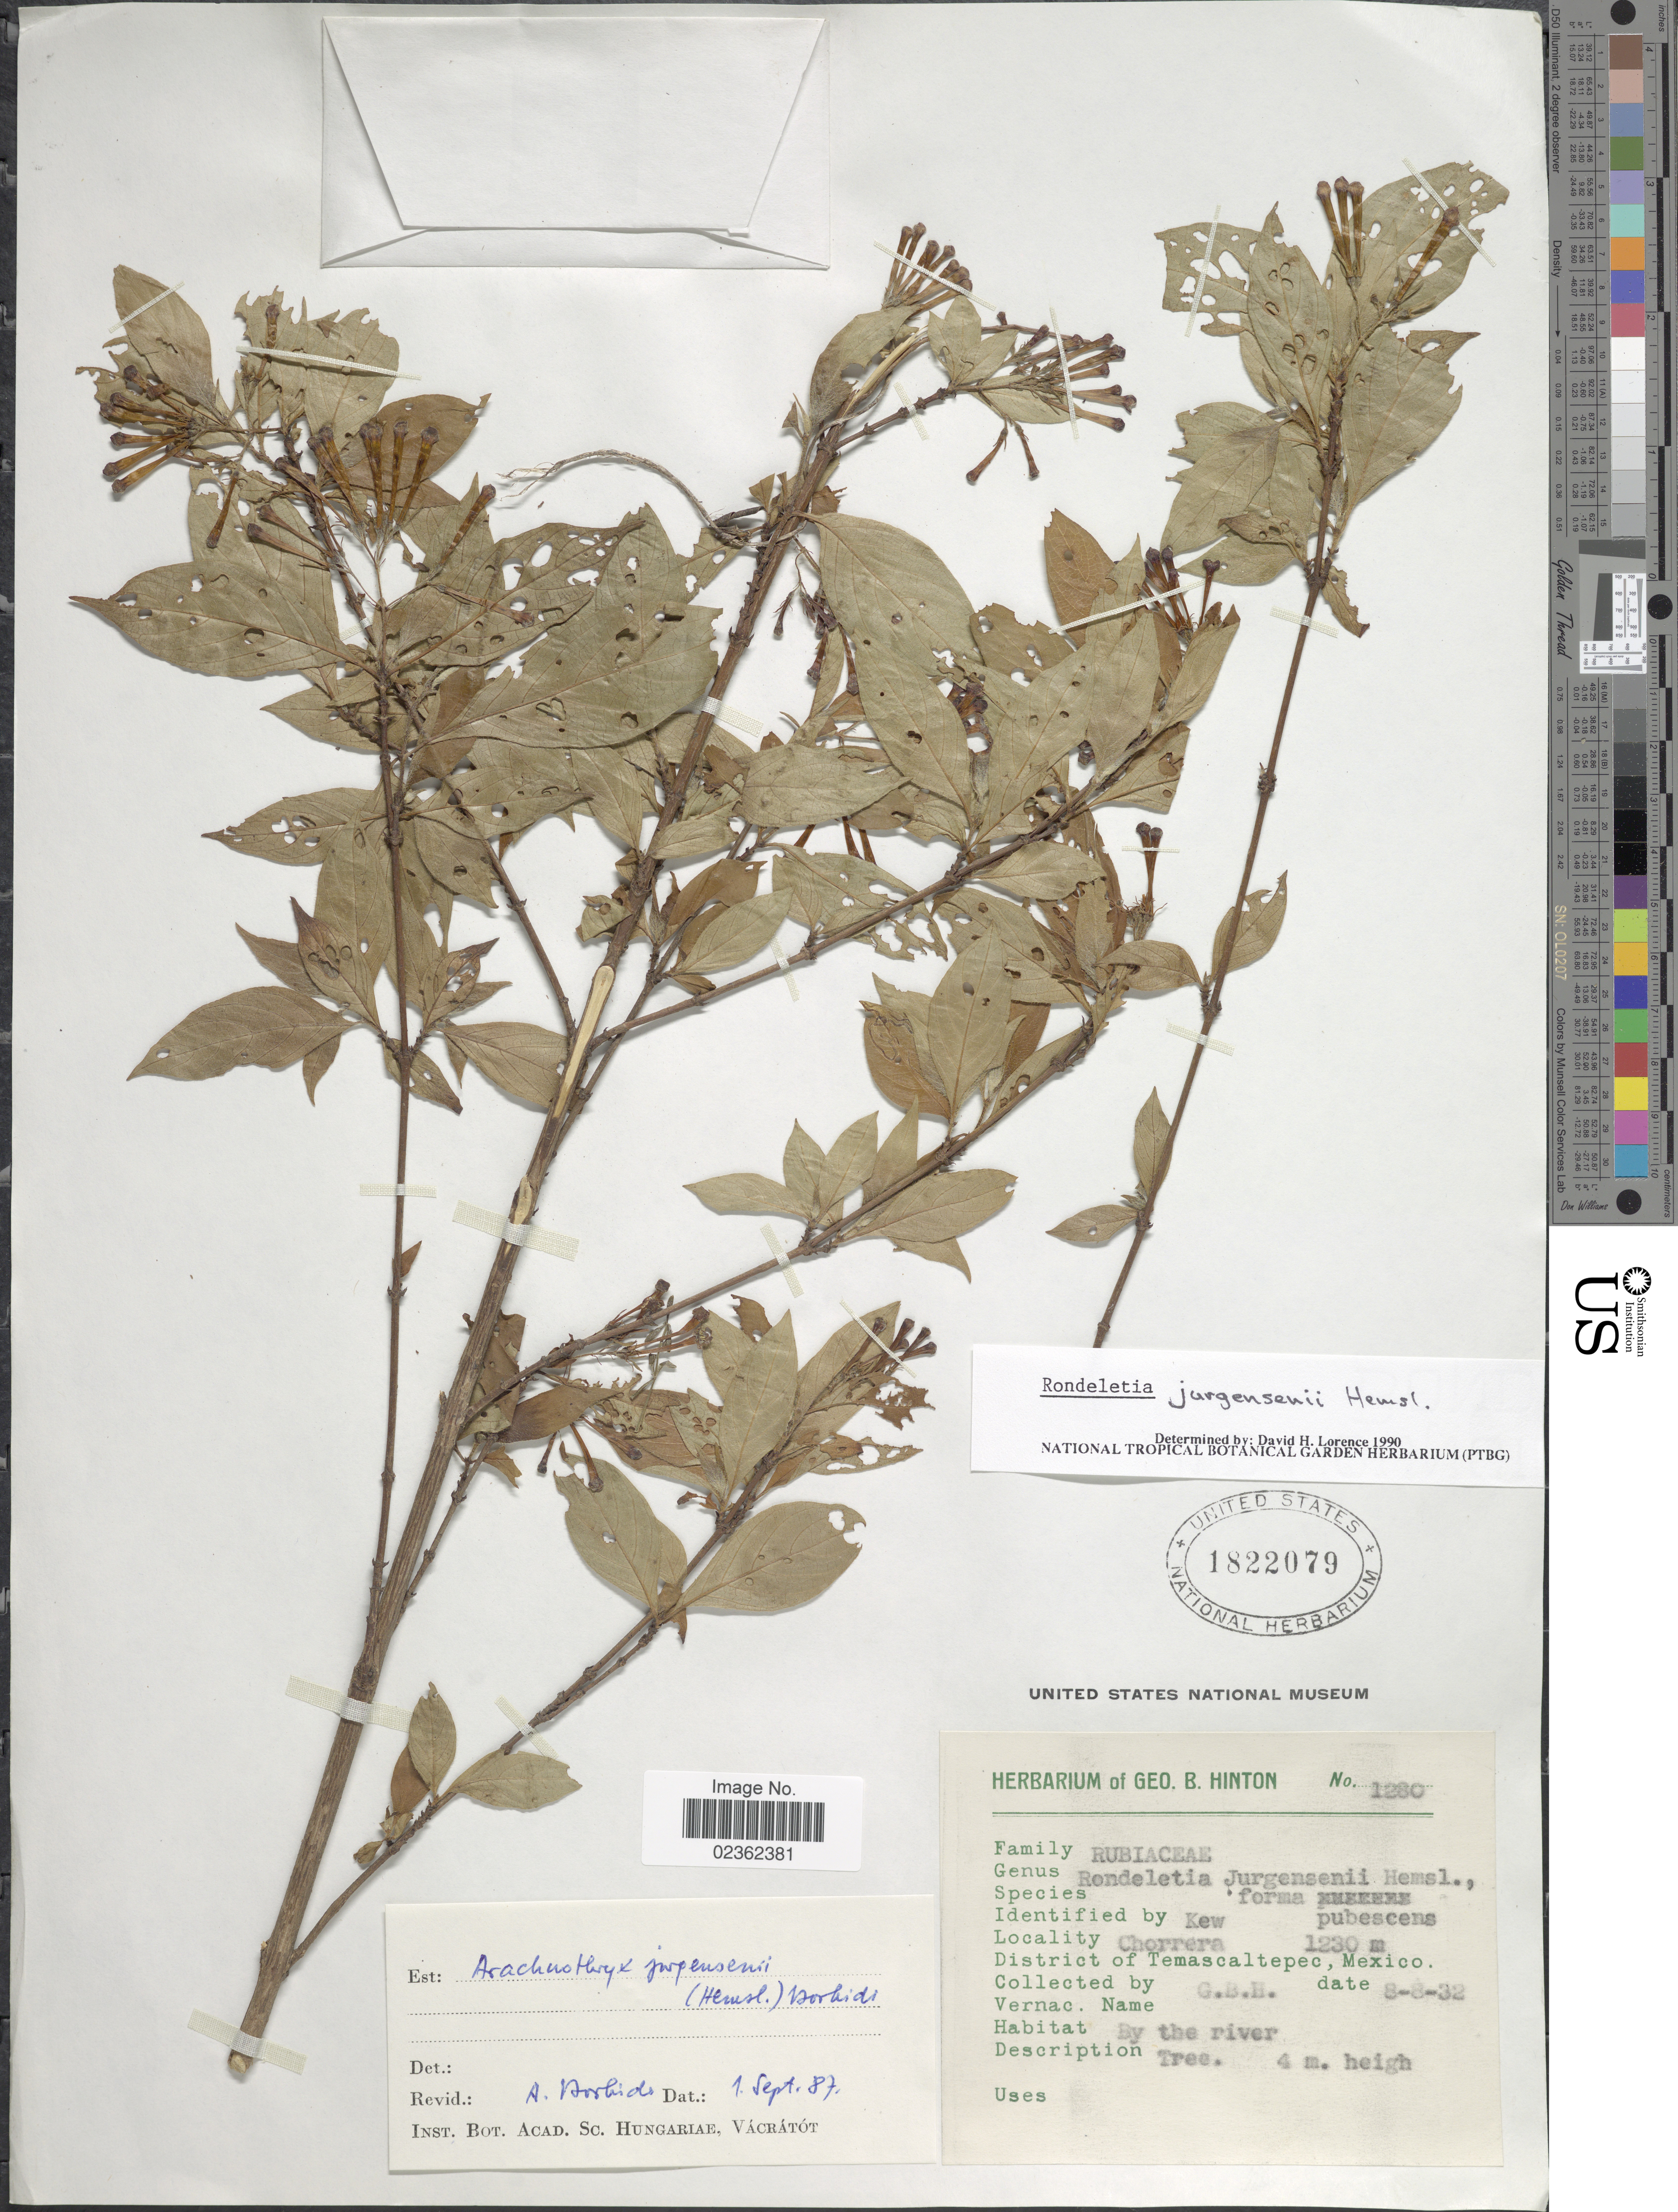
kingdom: Plantae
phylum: Tracheophyta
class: Magnoliopsida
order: Gentianales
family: Rubiaceae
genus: Arachnothryx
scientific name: Arachnothryx jurgensenii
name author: (Hemsl.) Borhidi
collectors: G. B. Hinton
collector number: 1280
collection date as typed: Transcribed d/m/y: 8/8/32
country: Mexico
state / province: México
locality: Chorrera, District of Temascaltepec, México [unsure placement], by the river.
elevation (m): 1230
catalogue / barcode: US 1822079